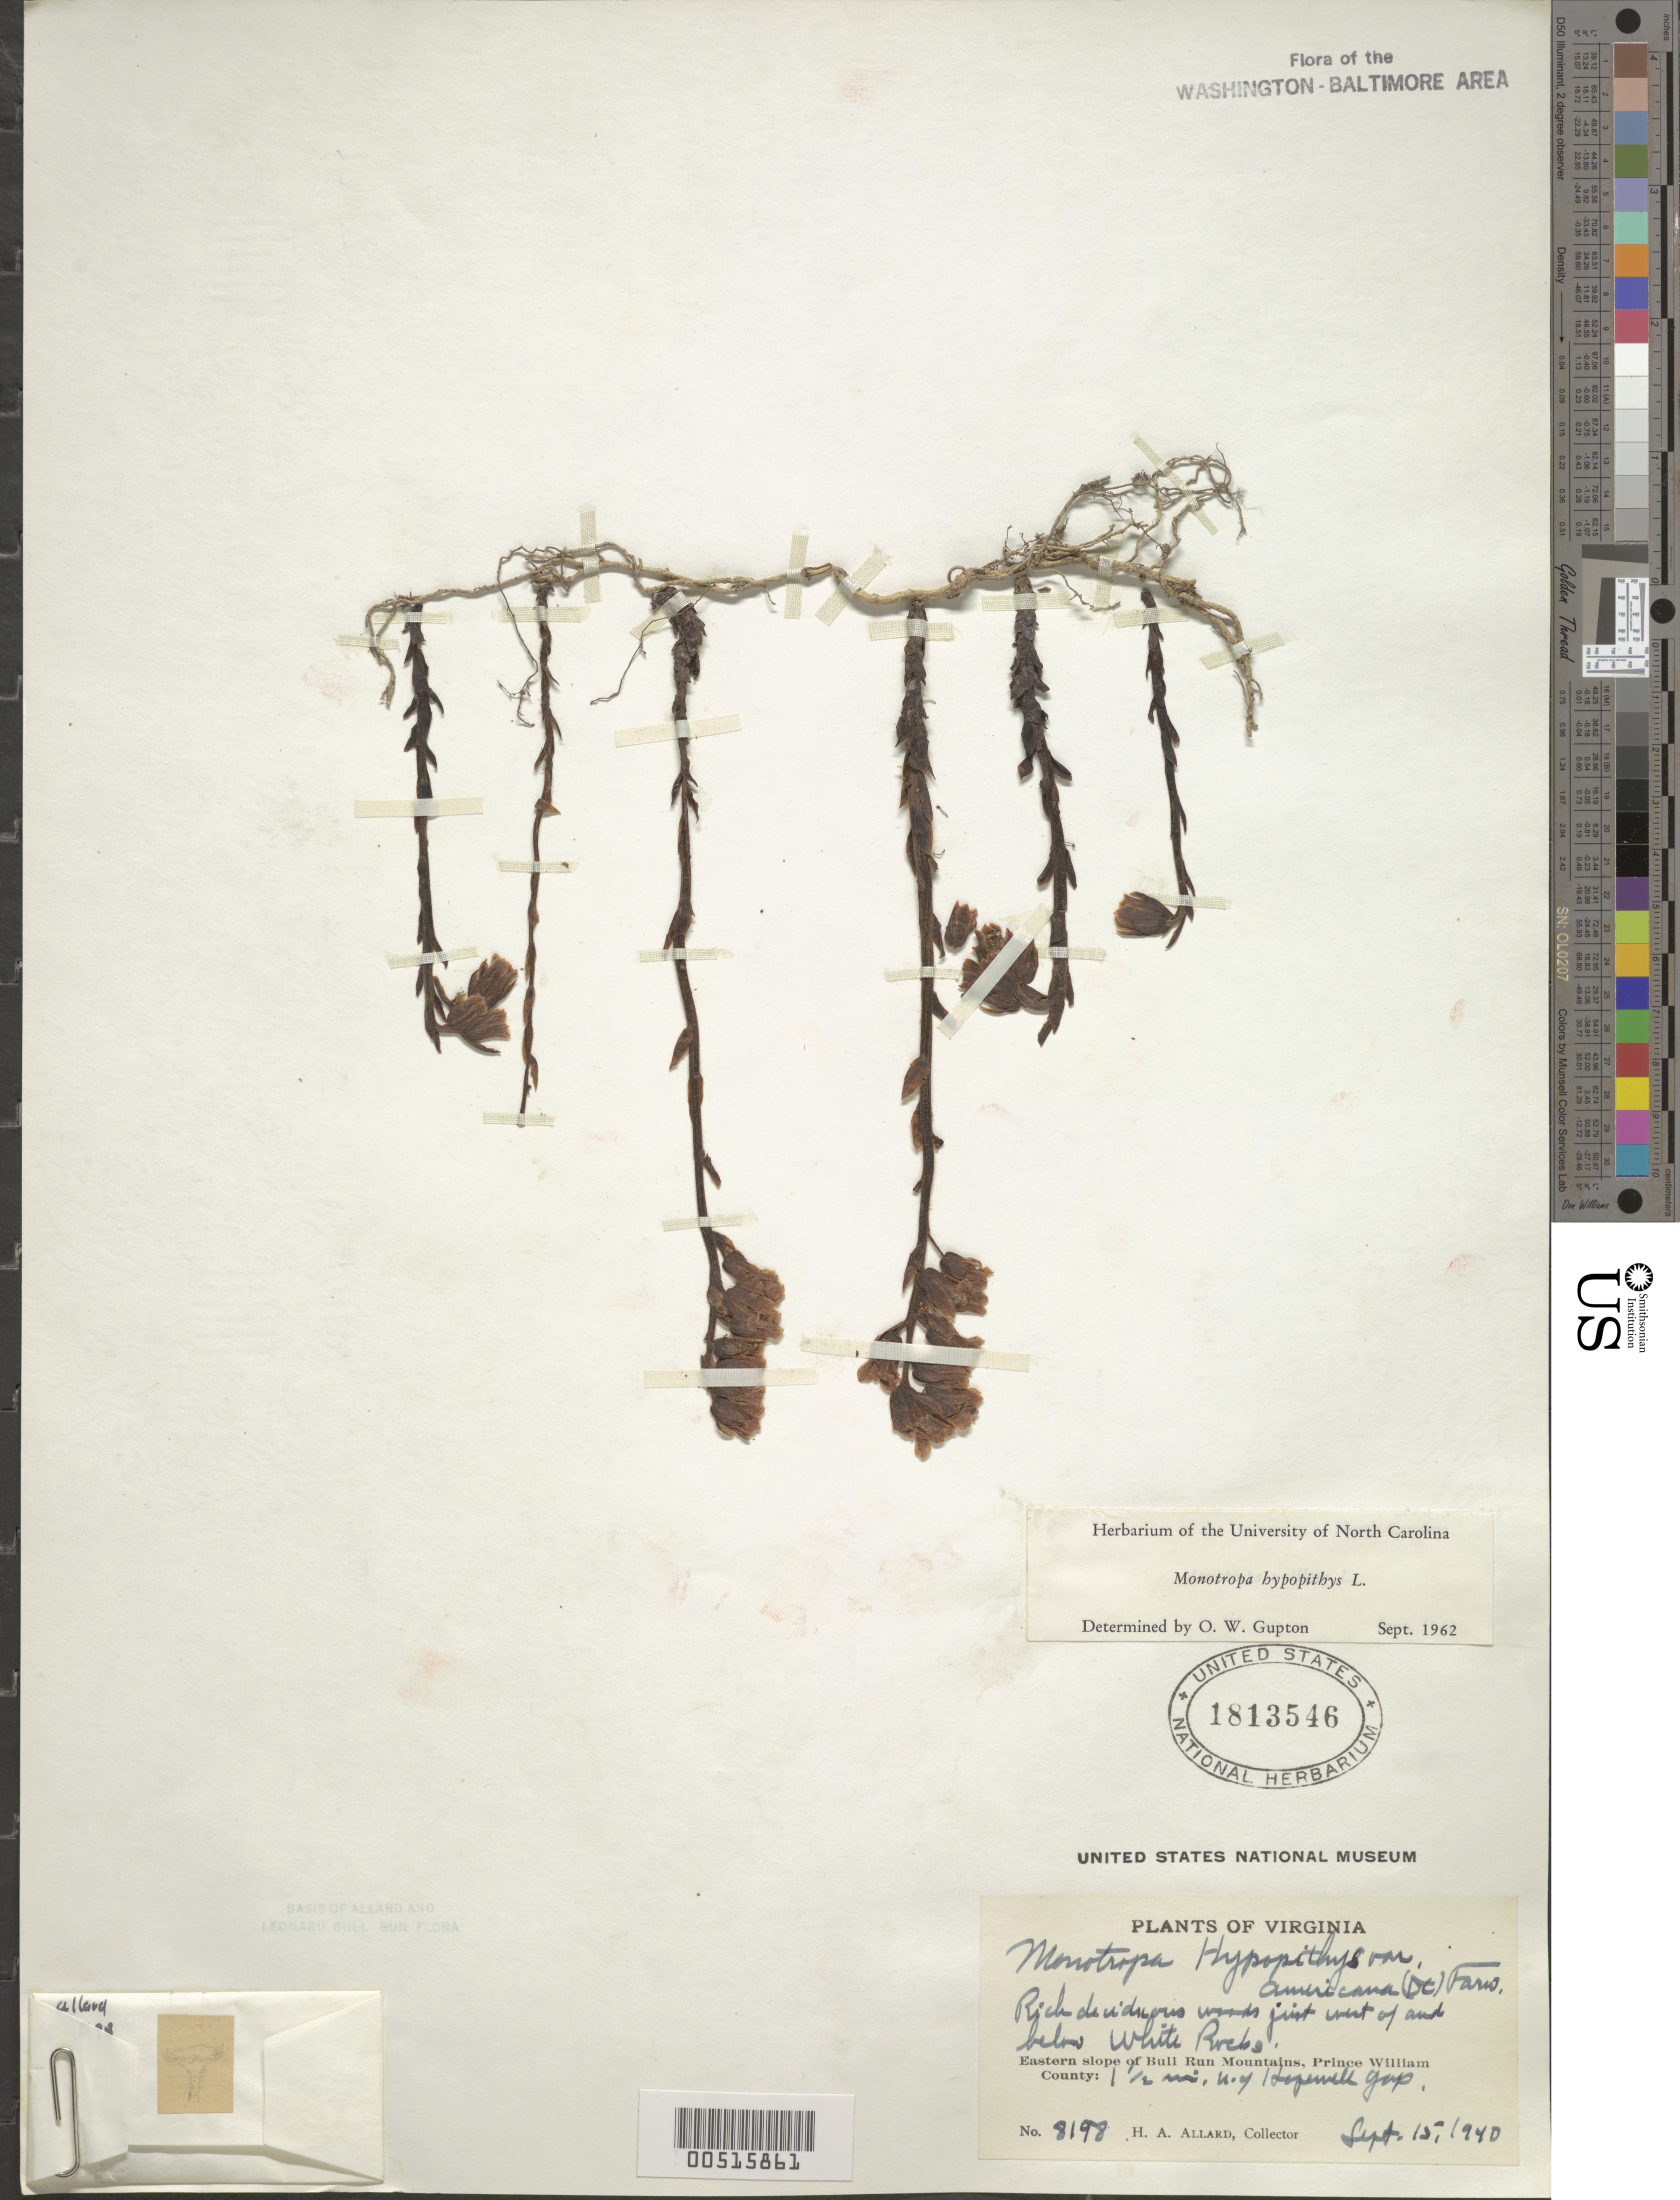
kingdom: Plantae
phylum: Tracheophyta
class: Magnoliopsida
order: Ericales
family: Ericaceae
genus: Hypopitys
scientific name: Hypopitys monotropa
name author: Crantz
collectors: H. A. Allard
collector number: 8198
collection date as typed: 15 Sep 1940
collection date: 1940-09-15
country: United States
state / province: Virginia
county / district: Prince William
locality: Bull Run Mountains, eastern slope, W and below White Rocks, 1.5 mi. N of Hopewell Gap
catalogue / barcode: US 1813546